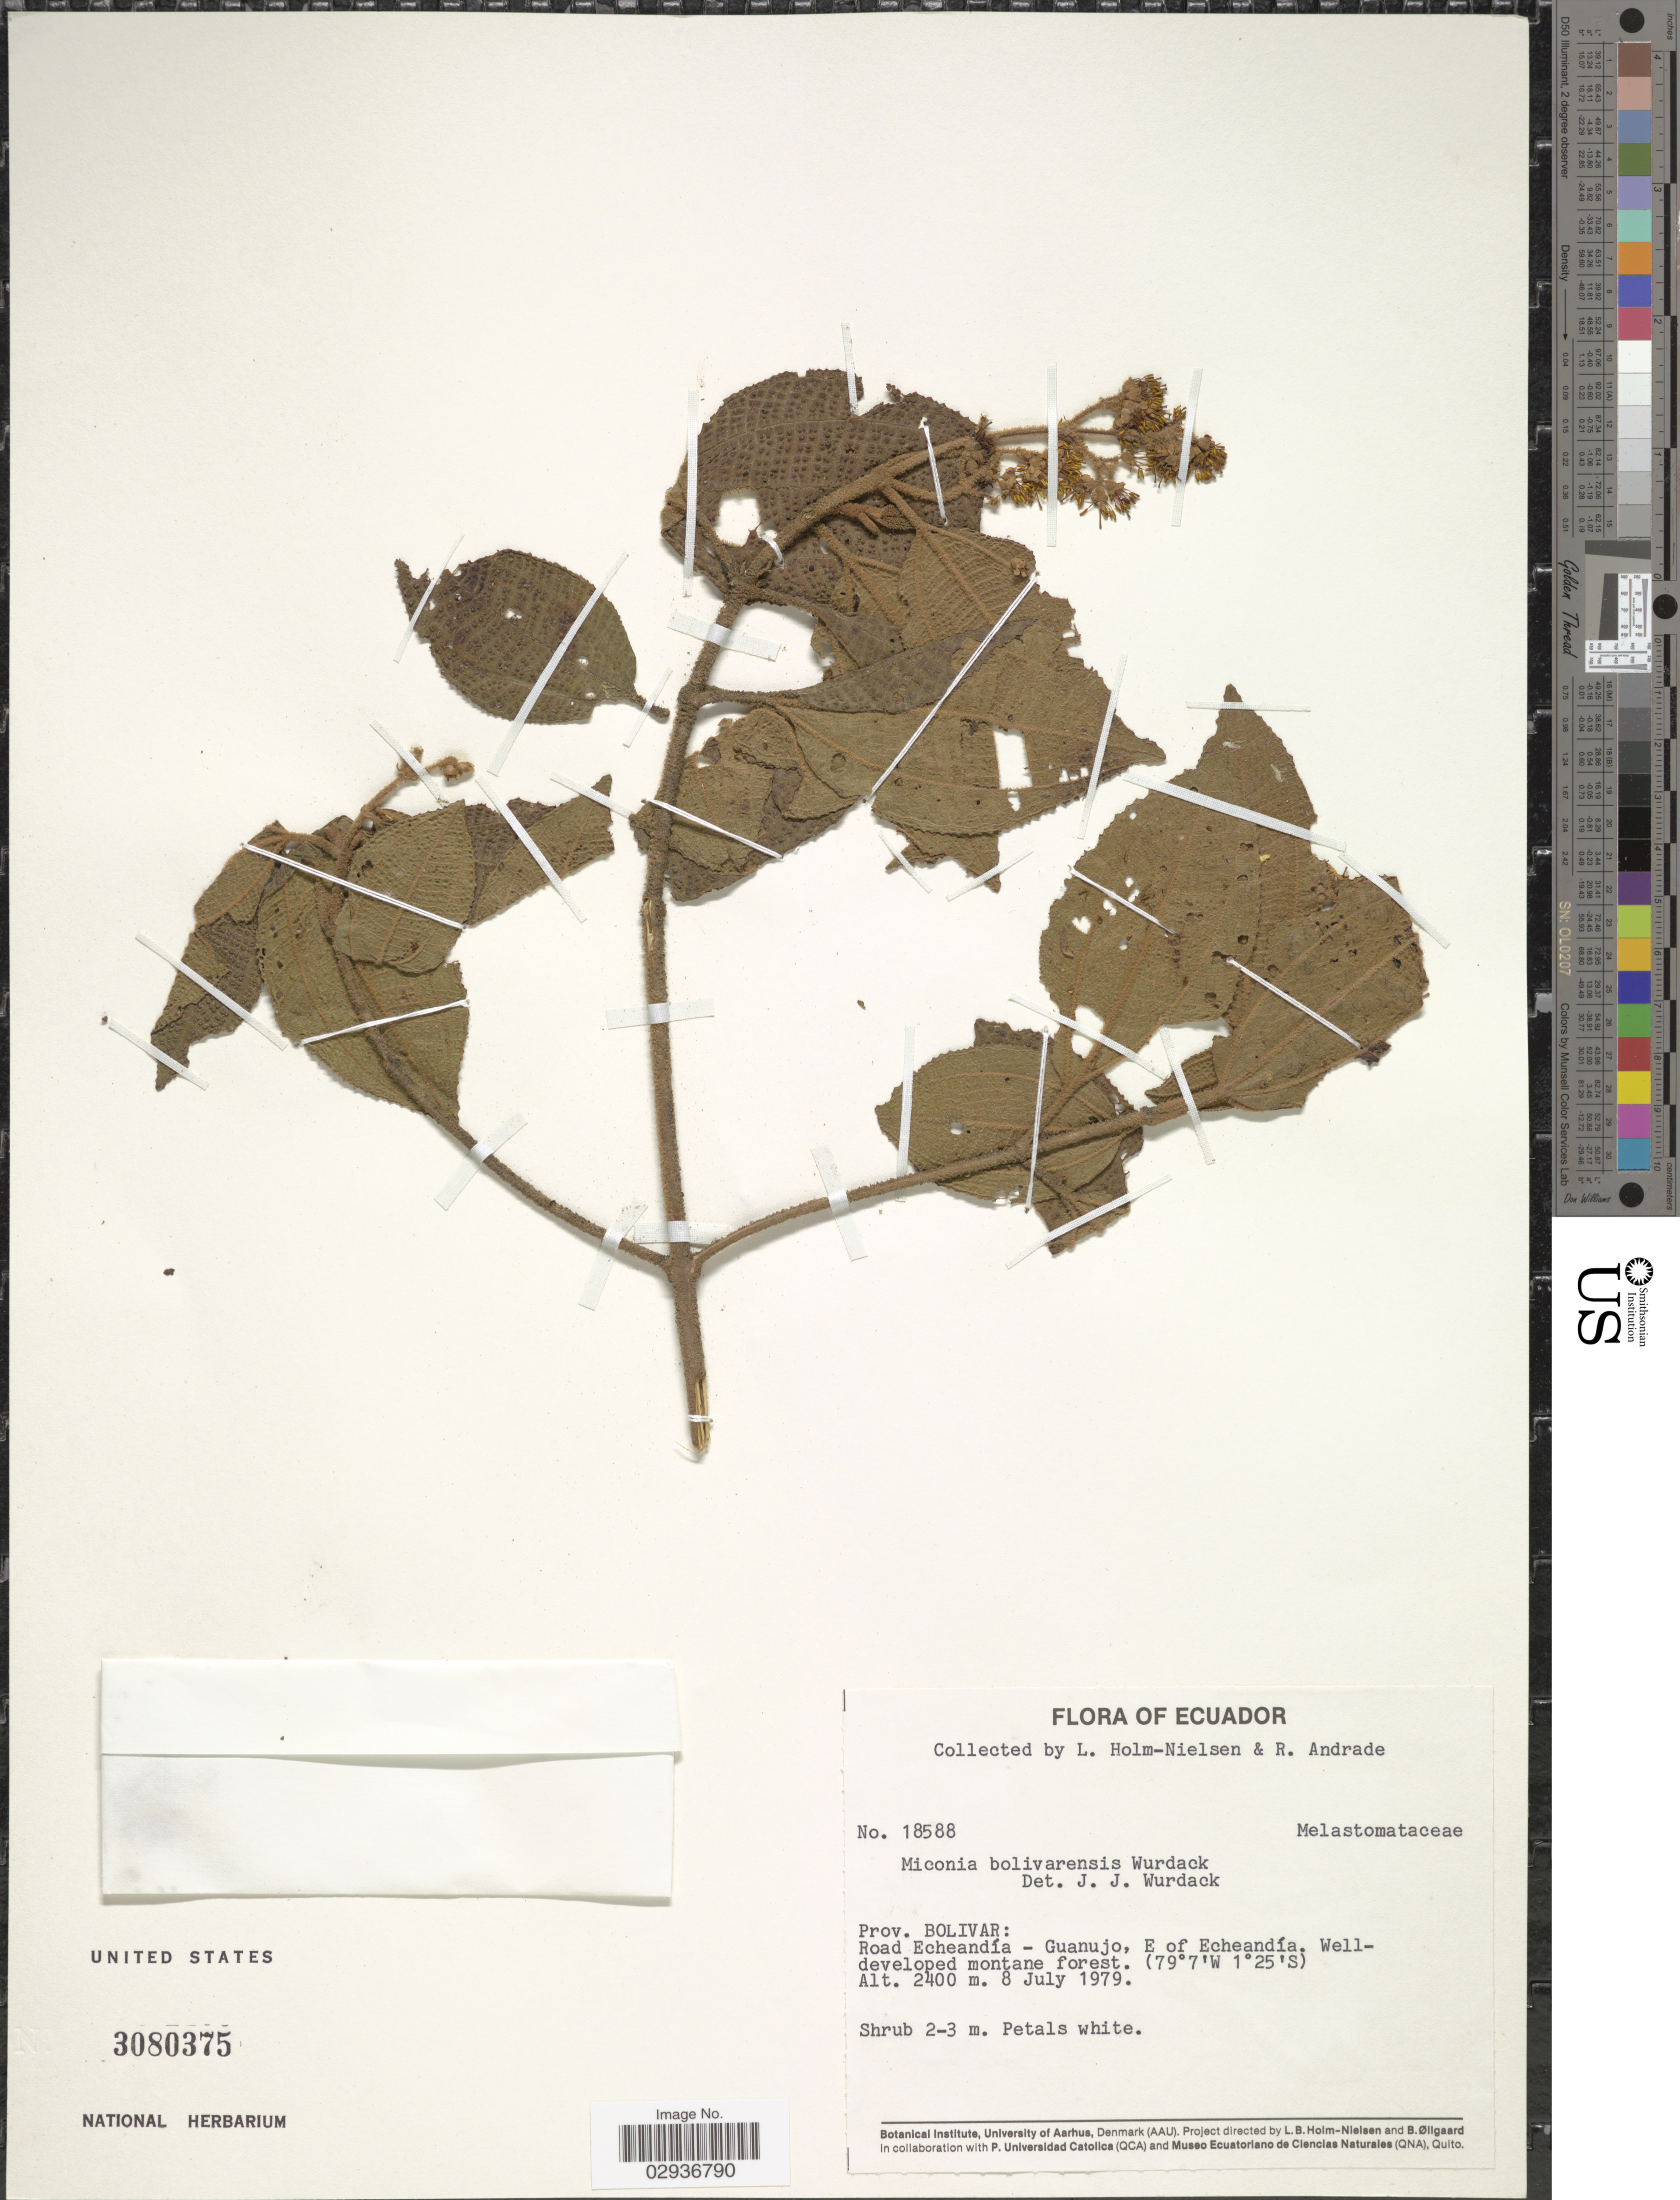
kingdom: Plantae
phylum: Tracheophyta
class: Magnoliopsida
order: Myrtales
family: Melastomataceae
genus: Miconia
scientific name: Miconia bolivarensis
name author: Wurdack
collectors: L. Holm-Nielsen & R. Andrade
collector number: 18588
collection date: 1979-07-08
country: Ecuador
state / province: Bolívar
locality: Road Echeandía - Guanujo, E of Echeandía.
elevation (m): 2400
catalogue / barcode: US 3080375